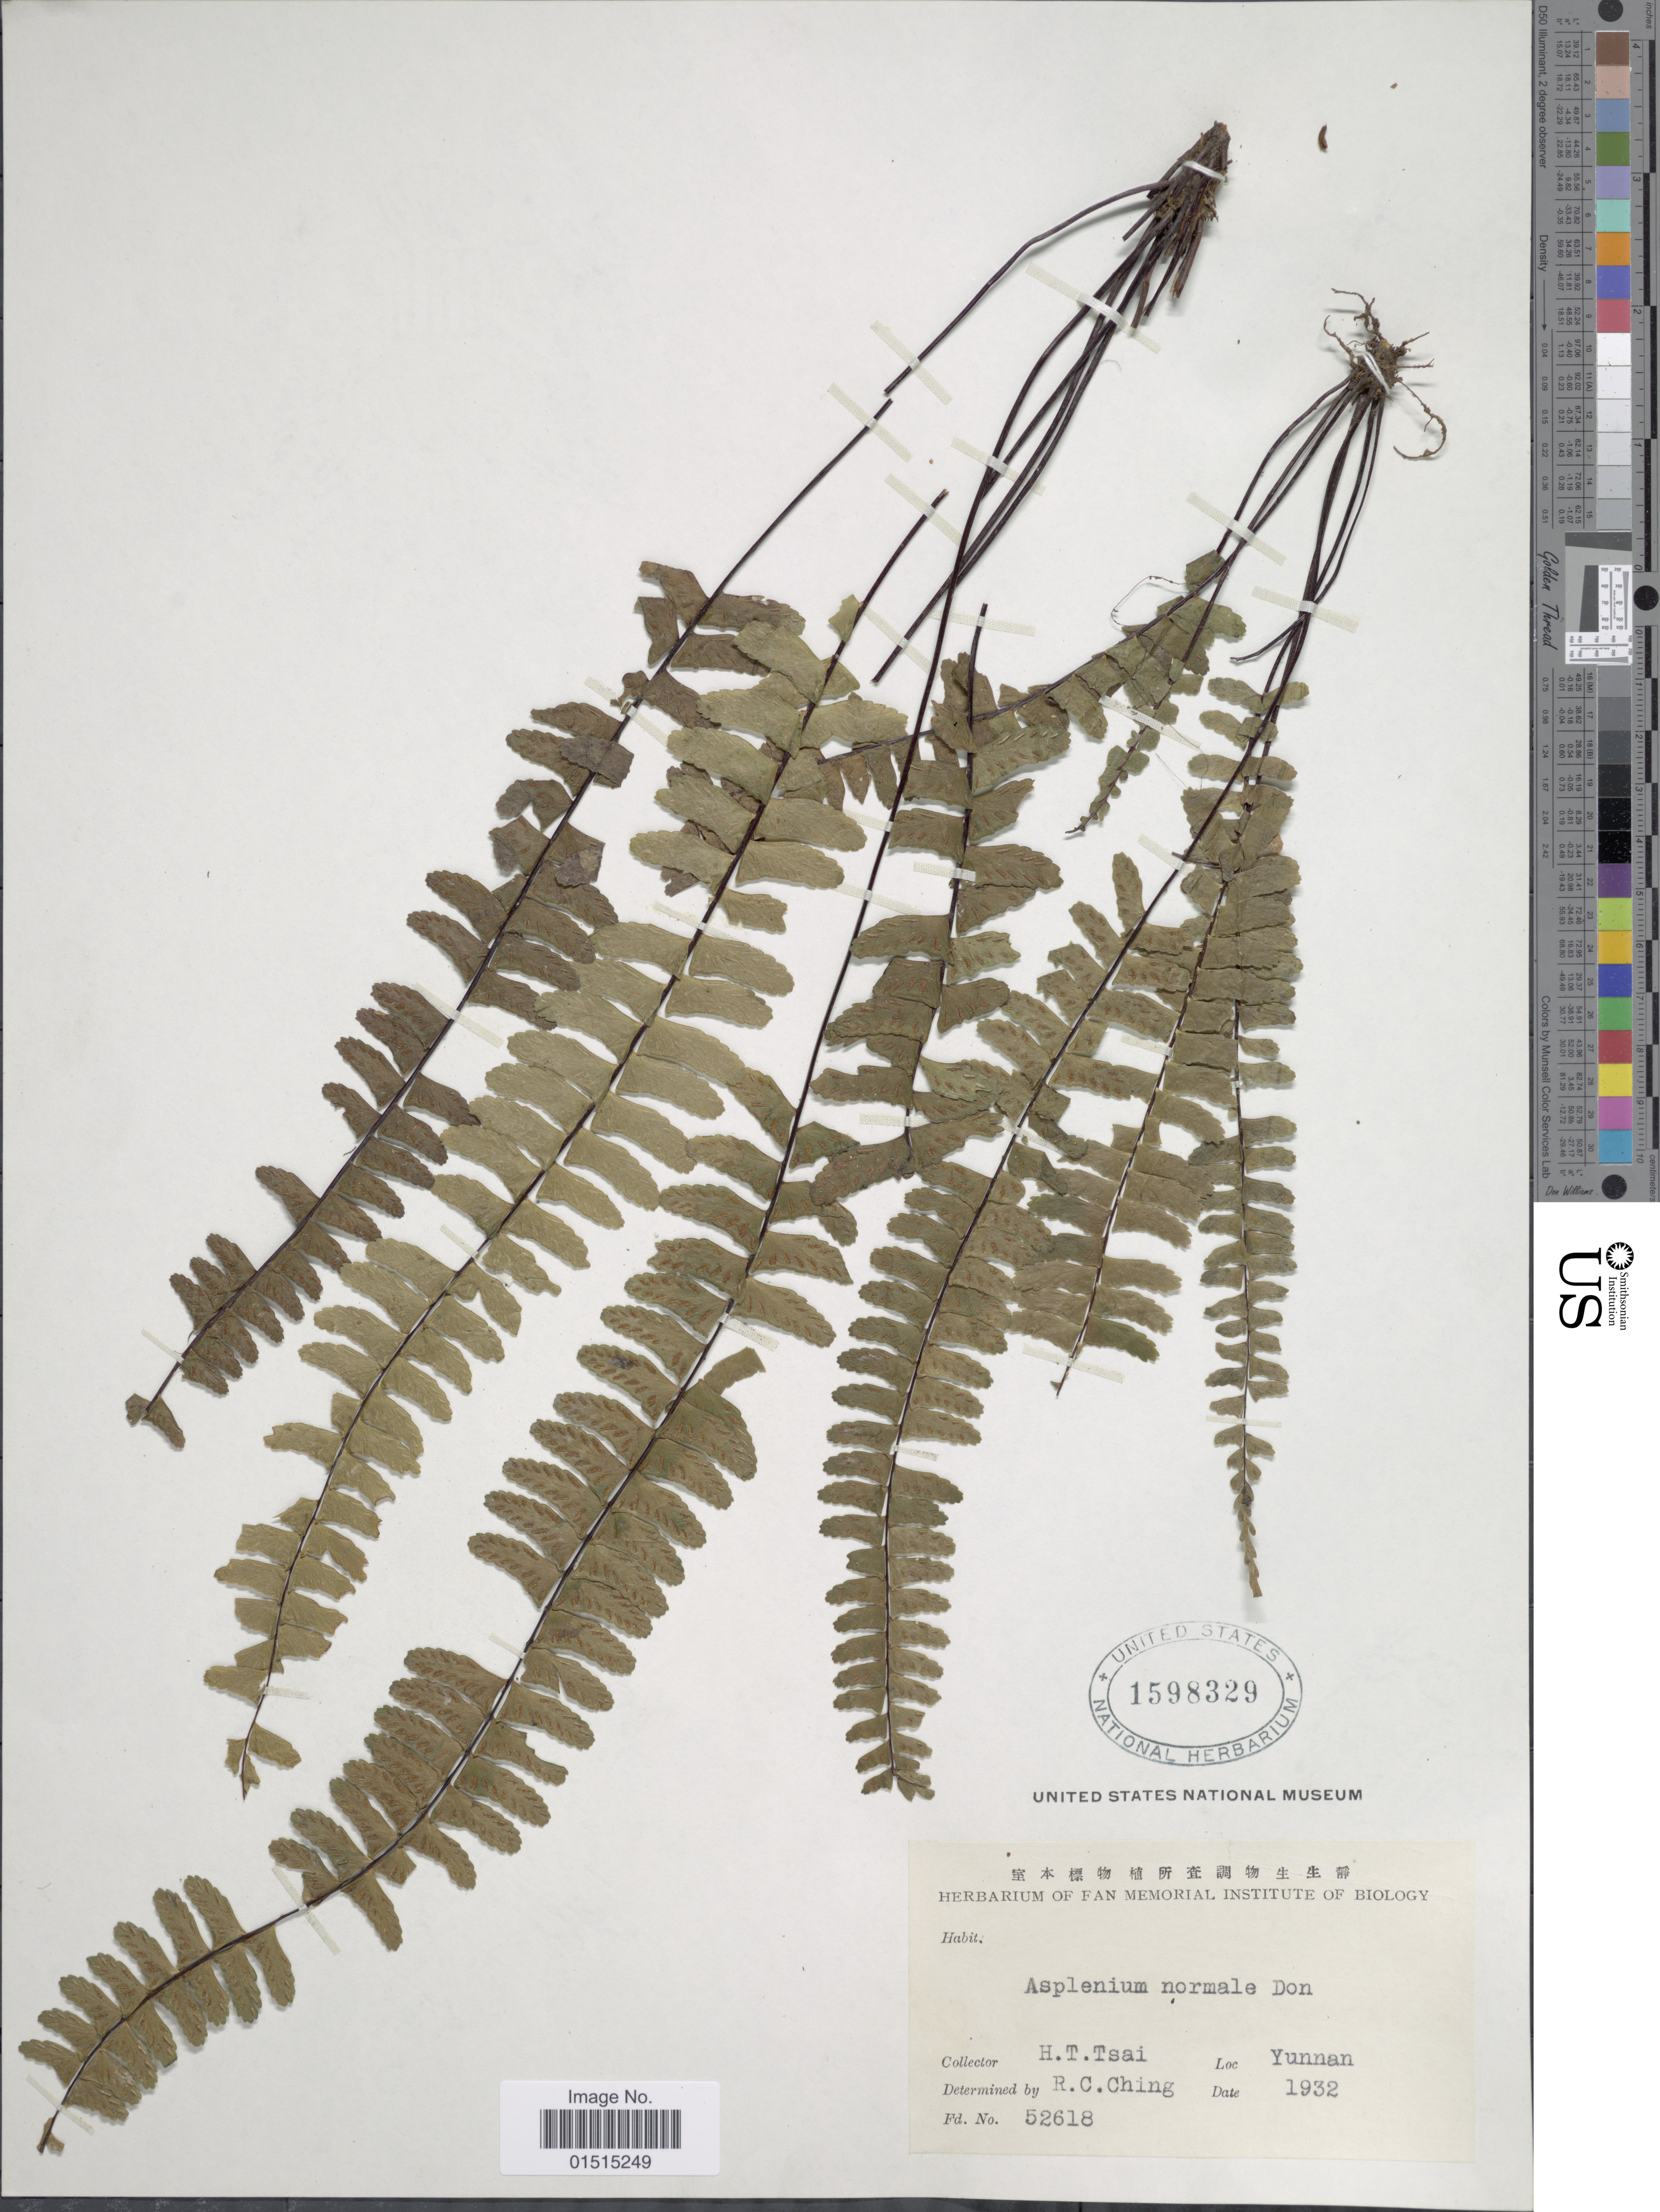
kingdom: Plantae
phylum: Tracheophyta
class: Polypodiopsida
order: Polypodiales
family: Aspleniaceae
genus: Asplenium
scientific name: Asplenium normale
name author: D. Don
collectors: H. Tsai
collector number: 52618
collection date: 1932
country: China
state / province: Yunnan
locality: Yunnan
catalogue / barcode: US 1598329